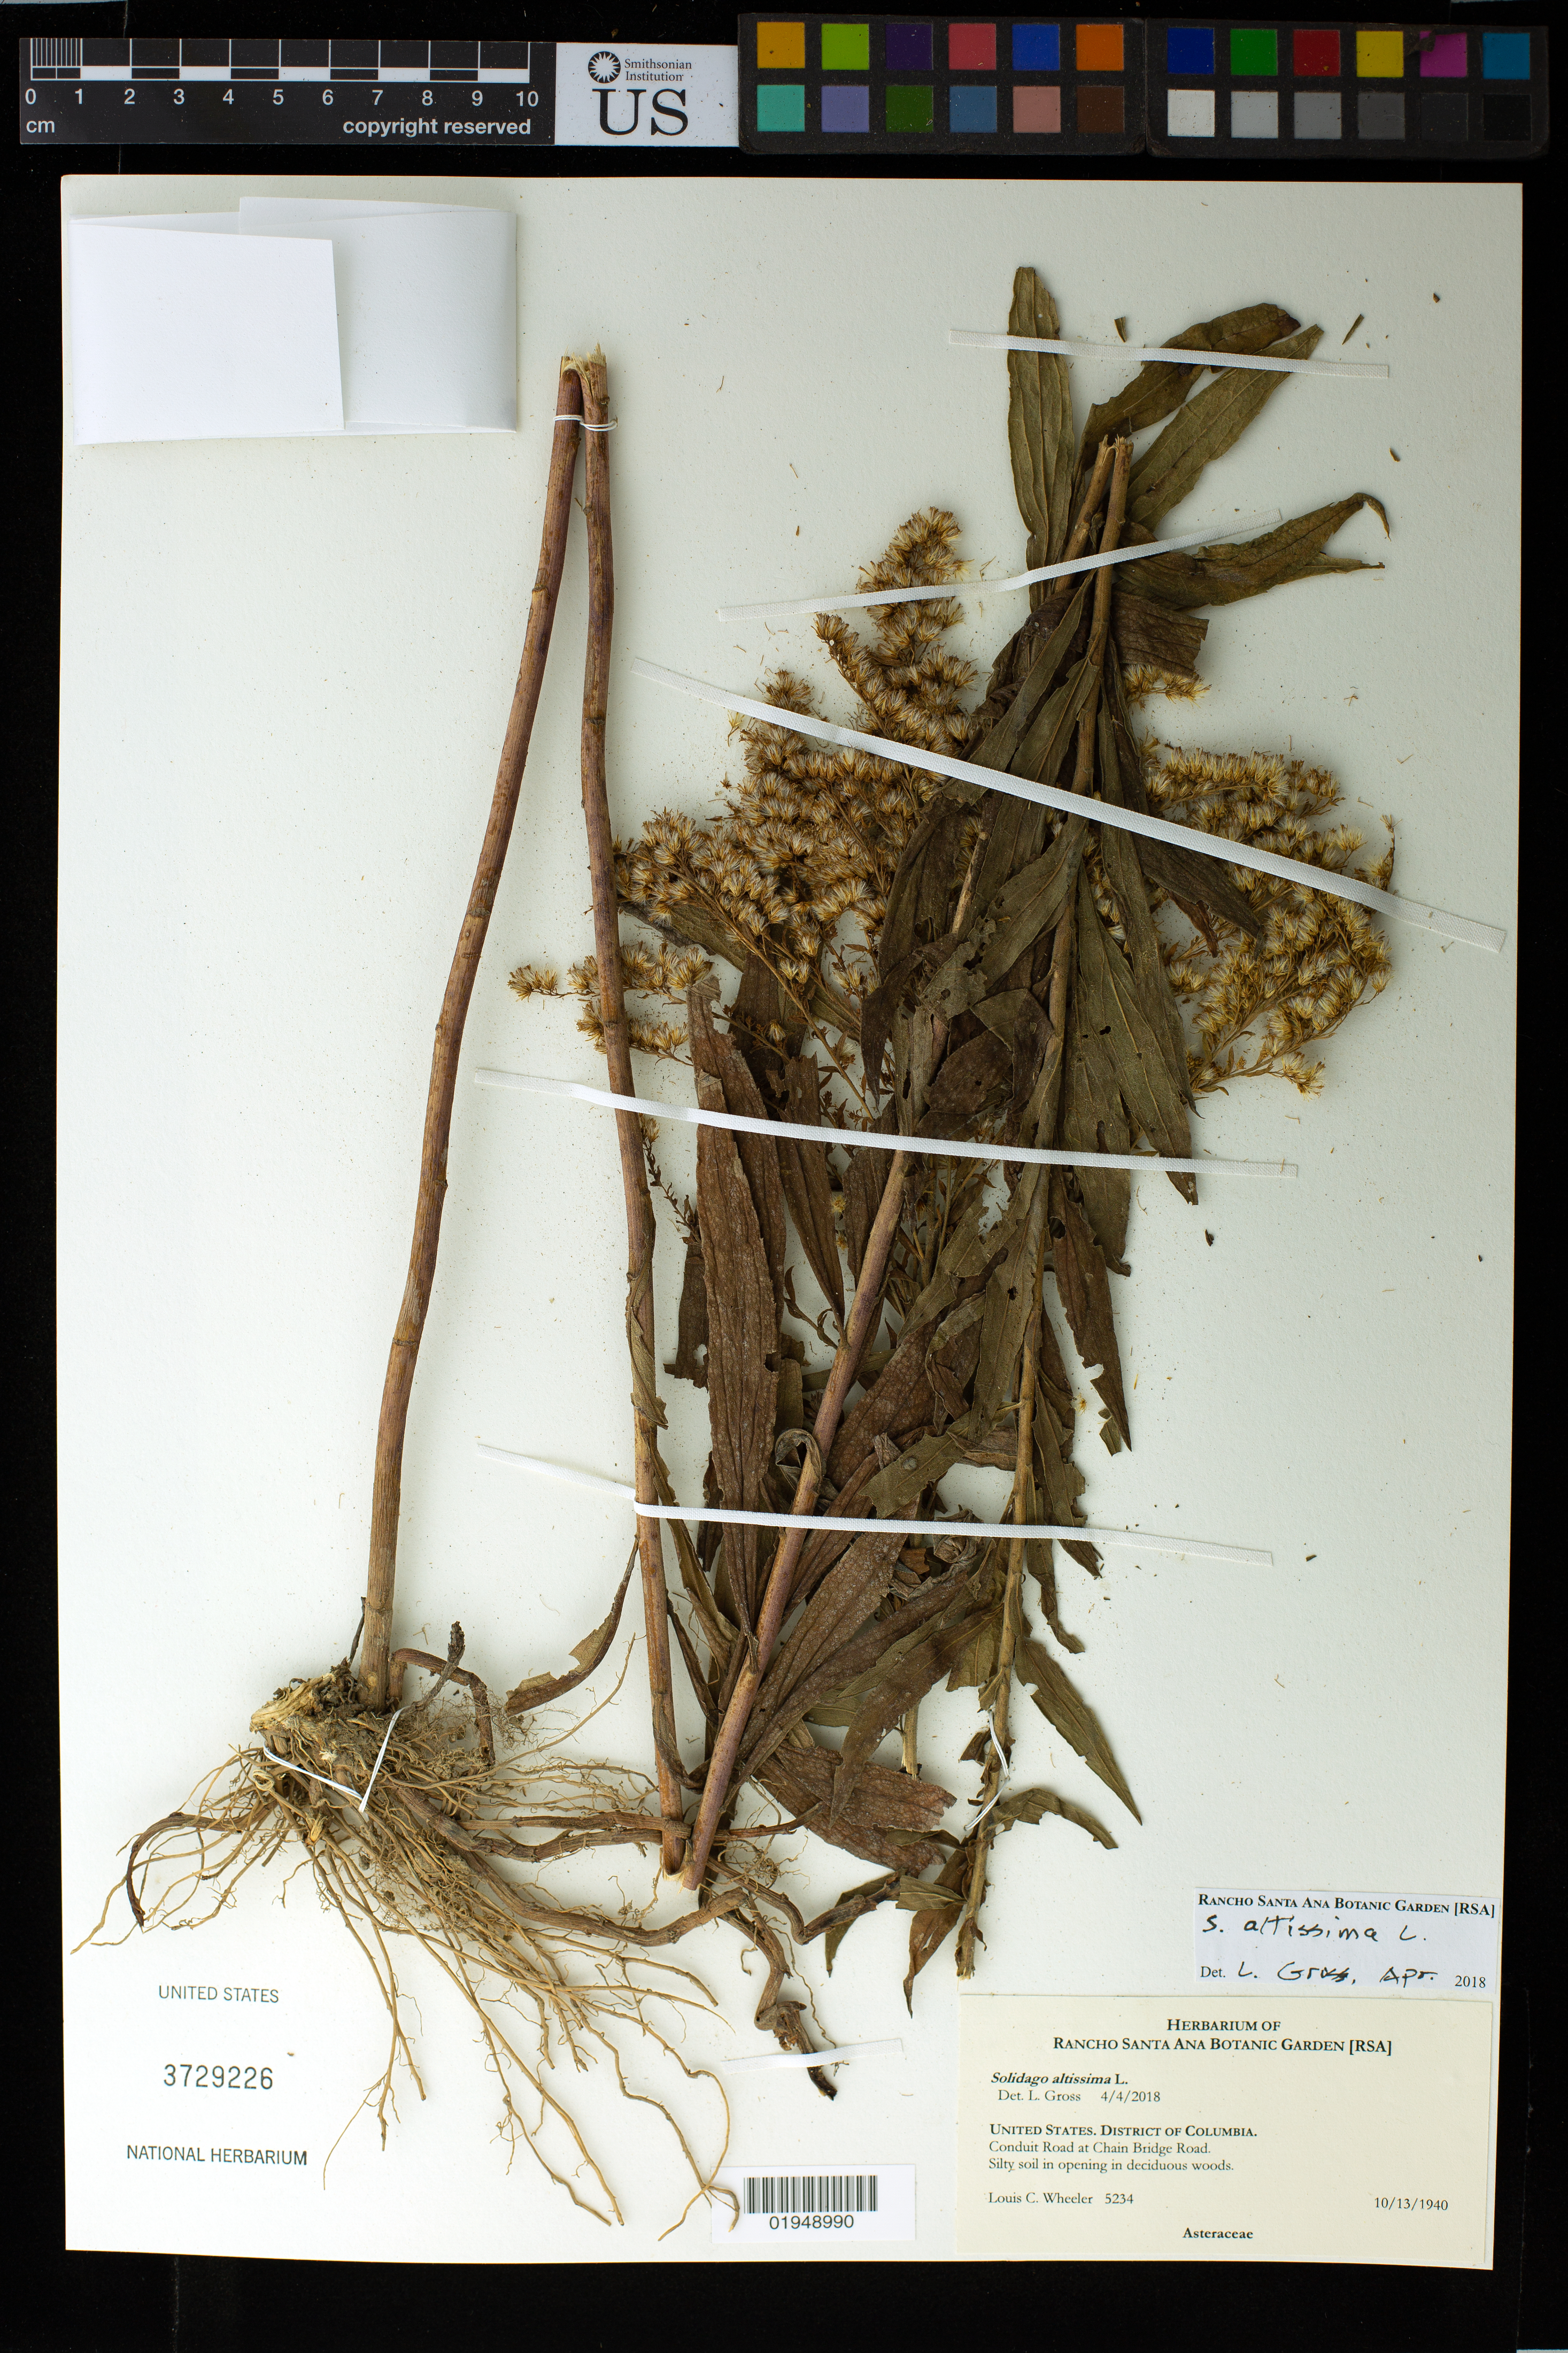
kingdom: Plantae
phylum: Tracheophyta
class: Magnoliopsida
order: Asterales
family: Asteraceae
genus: Solidago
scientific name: Solidago altissima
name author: L.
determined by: Gross, L.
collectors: L. C. Wheeler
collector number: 5234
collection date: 1940-10-13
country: United States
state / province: District of Columbia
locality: Conduit Road at Chain Bridge Road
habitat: silty soil in opening in deciduous woods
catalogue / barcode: US 3729226